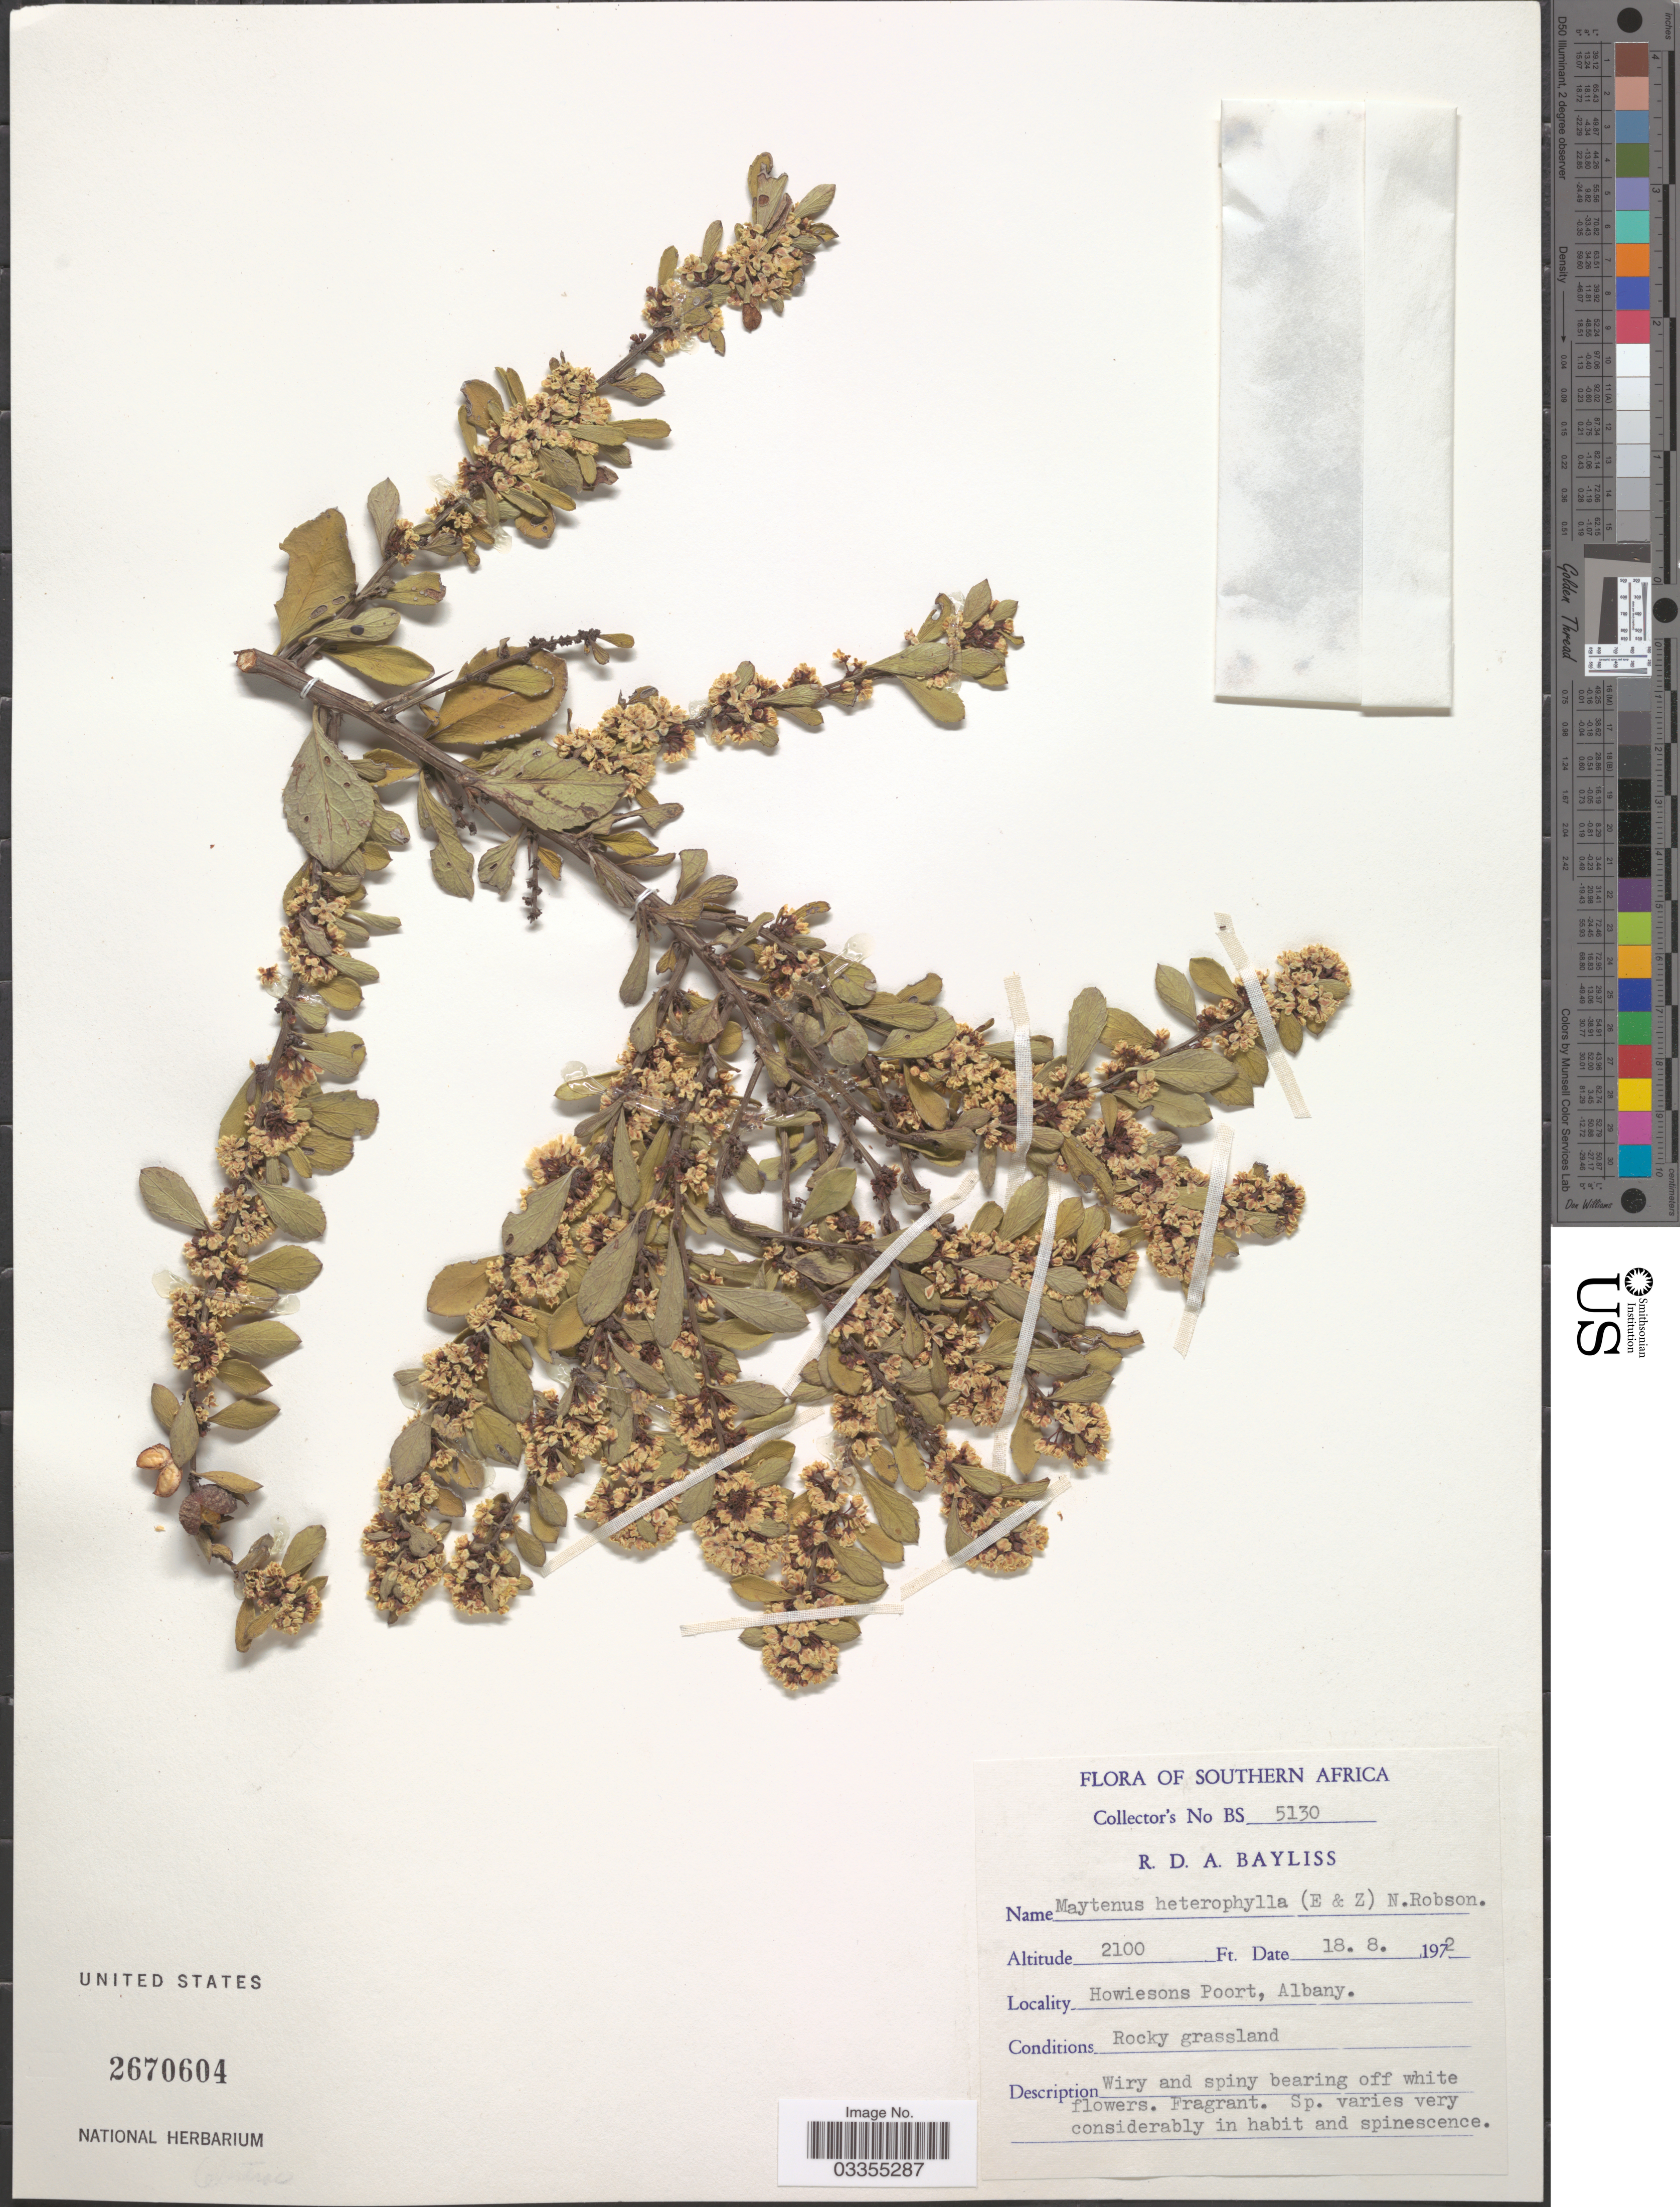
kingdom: Plantae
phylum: Tracheophyta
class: Magnoliopsida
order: Celastrales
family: Celastraceae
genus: Maytenus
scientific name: Maytenus heterophylla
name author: (Eckl. & Zeyh.) N. Robson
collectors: R. Bayliss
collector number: BS 5130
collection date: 1972-08-18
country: South Africa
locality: Southern Africa. Howiesons Poort, Albany.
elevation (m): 640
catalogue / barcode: US 2670604